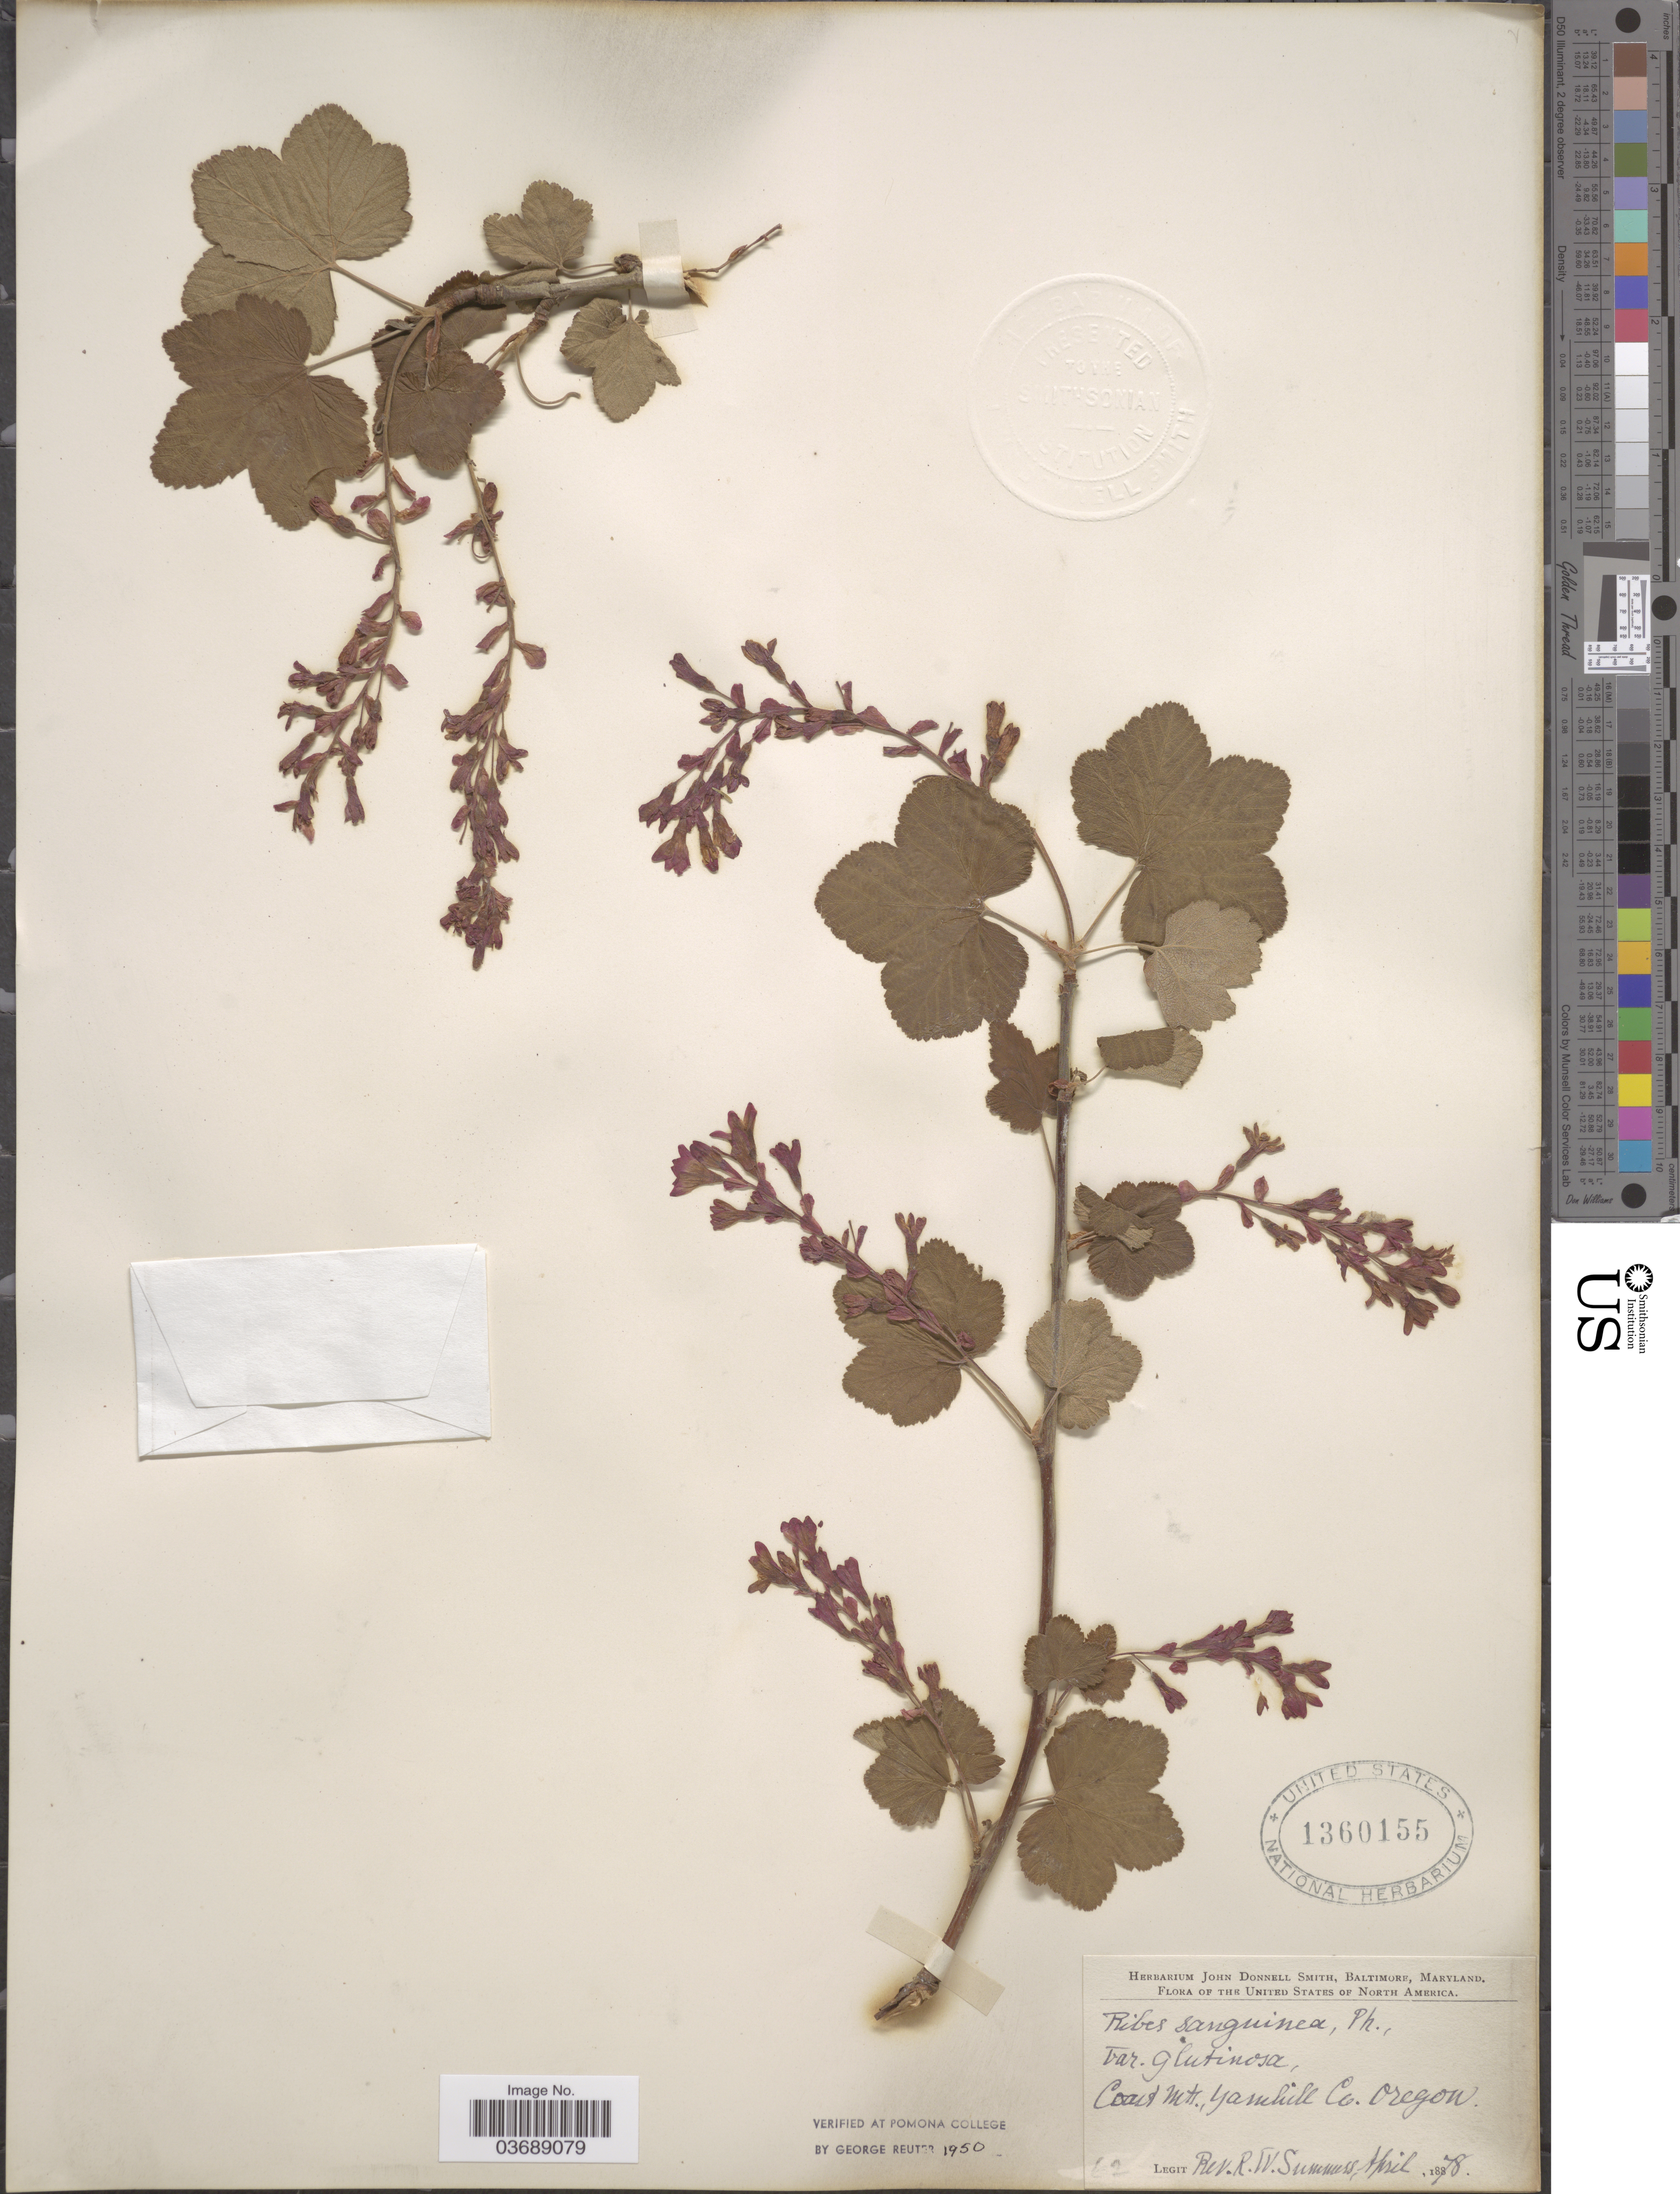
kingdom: Plantae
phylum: Tracheophyta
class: Magnoliopsida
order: Saxifragales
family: Grossulariaceae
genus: Ribes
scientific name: Ribes sanguineum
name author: Pursh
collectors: R. Summers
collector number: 62*?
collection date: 1878-04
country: United States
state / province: Oregon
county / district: Yamhill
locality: Coast Mts., Yamhill Co.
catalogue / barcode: US 1360155